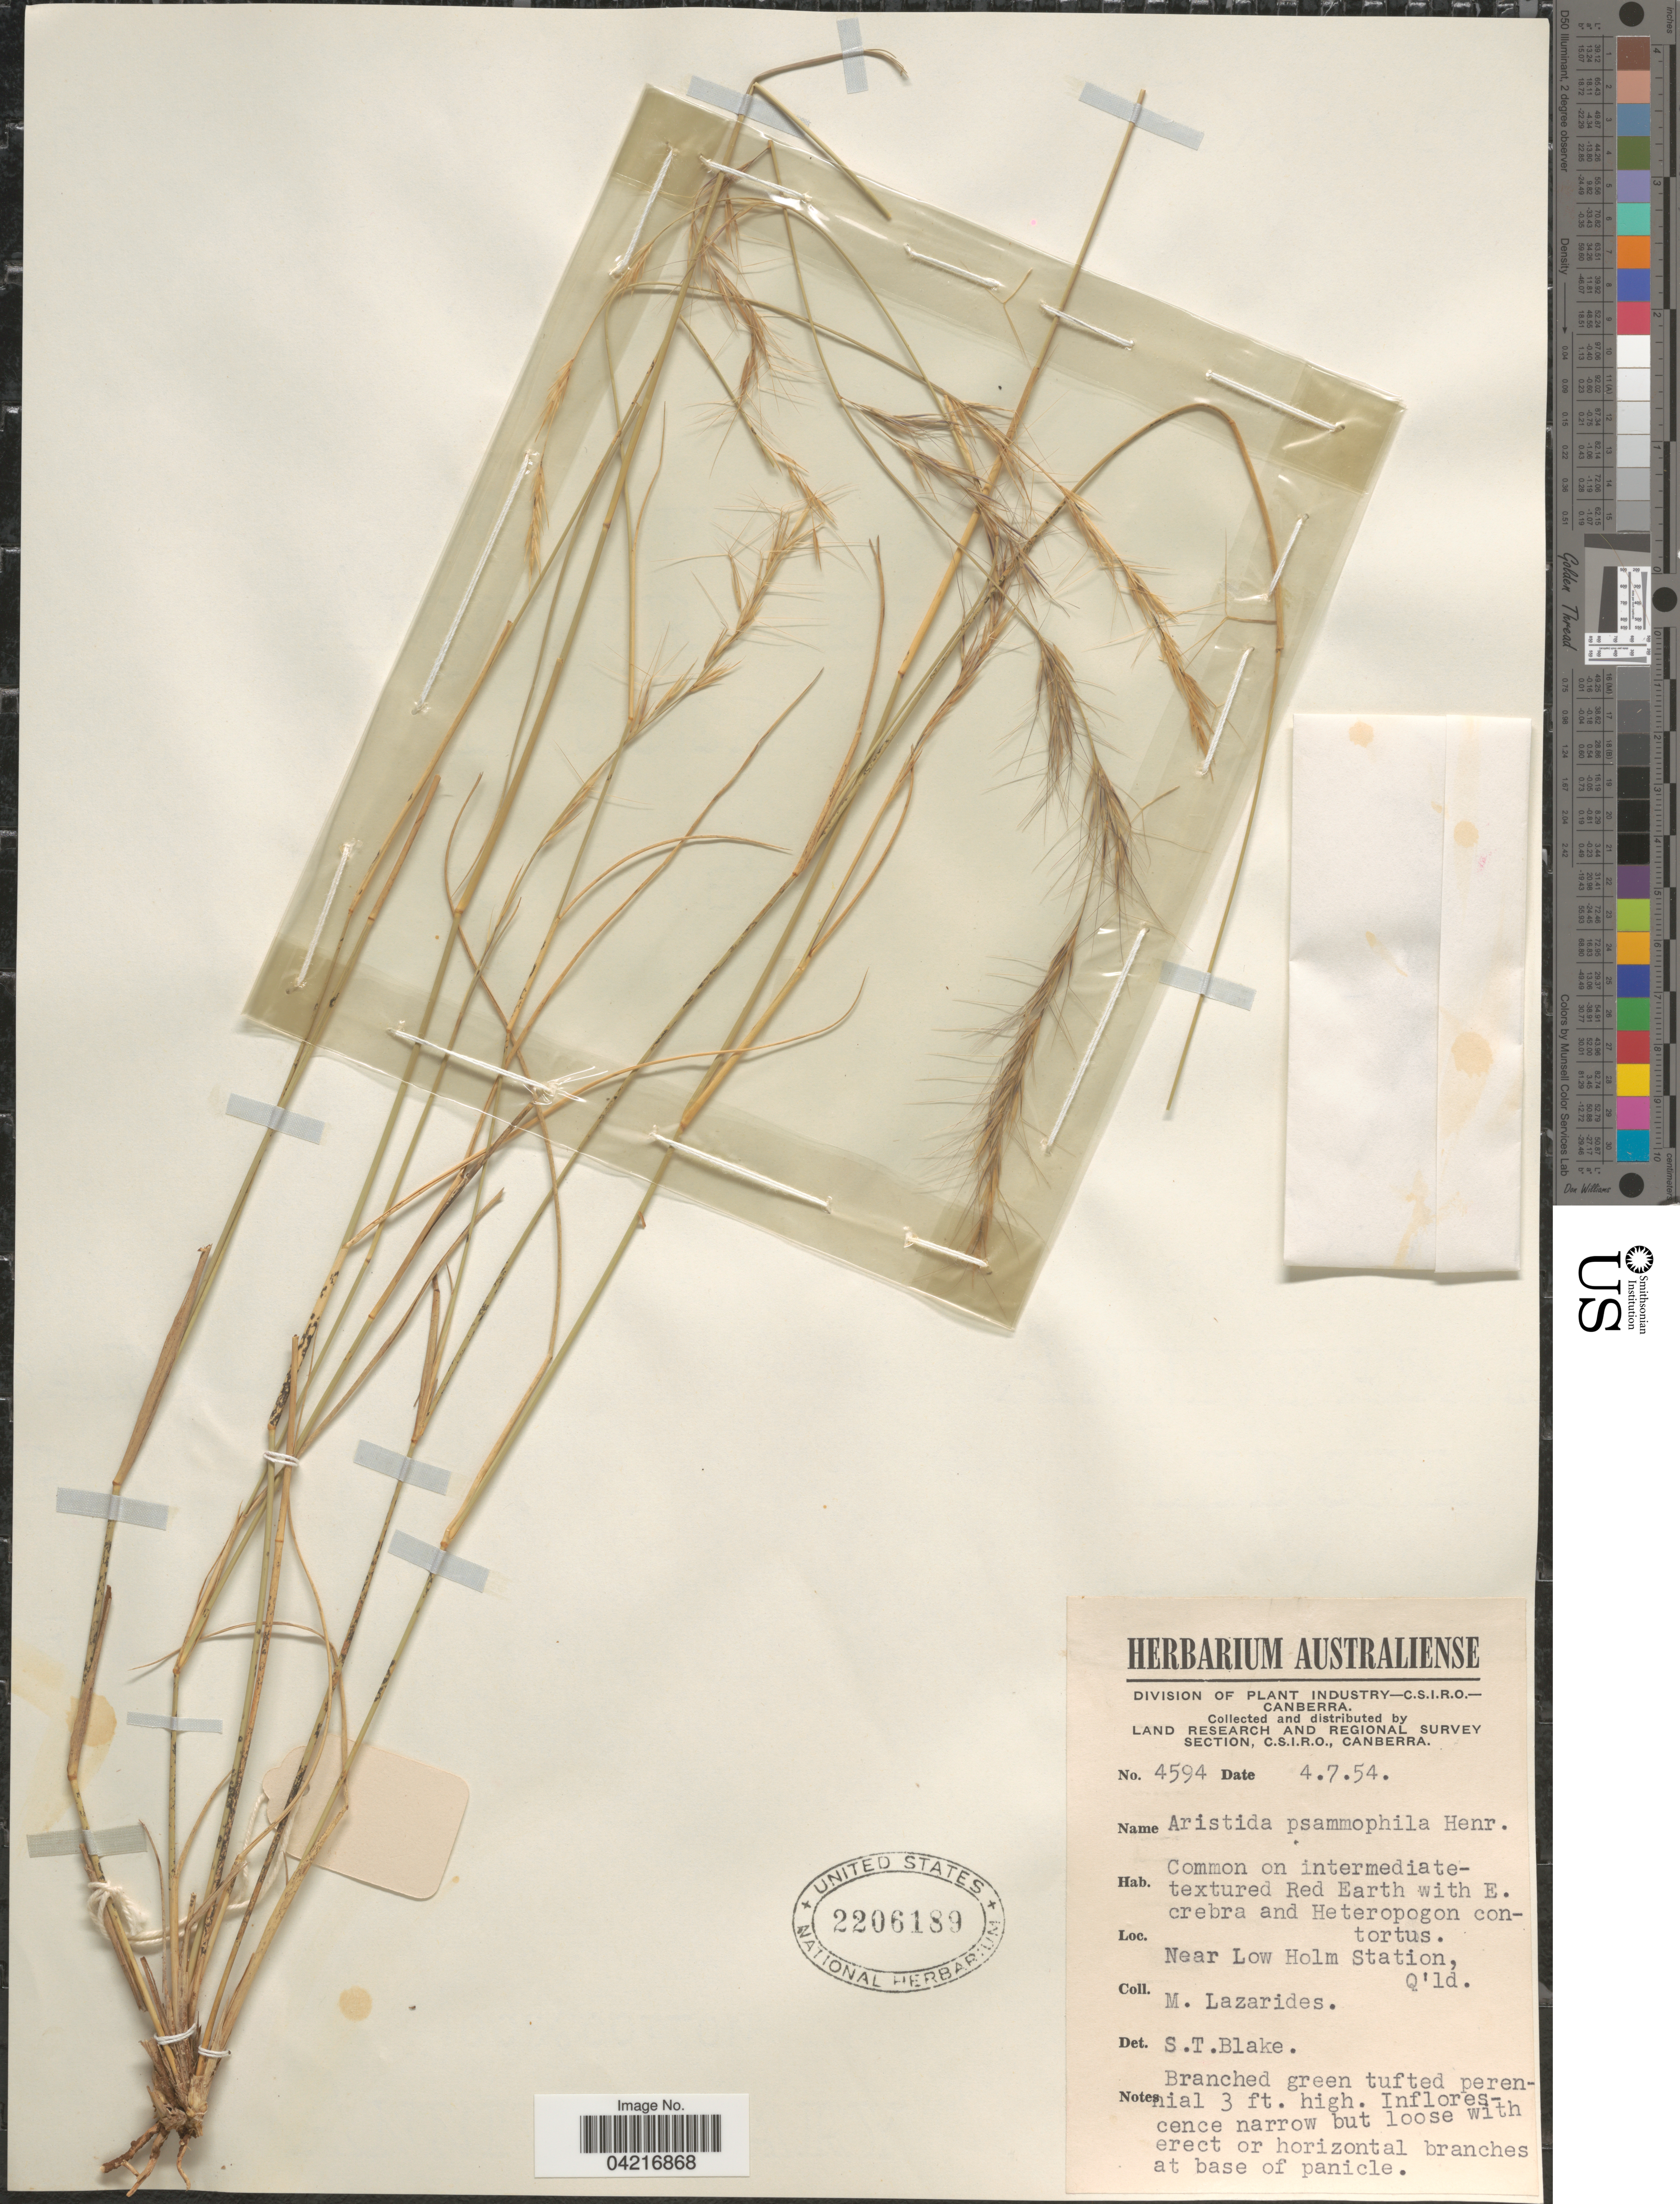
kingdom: Plantae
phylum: Tracheophyta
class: Liliopsida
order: Poales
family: Poaceae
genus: Aristida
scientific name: Aristida psammophila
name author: Henr.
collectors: M. Lazarides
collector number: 4594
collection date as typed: Transcribed d/m/y: 4/7/54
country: Australia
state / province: Queensland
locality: Land Research and Regional Survey Section, C.S.I.R.O. Near Low Holm Station.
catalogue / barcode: US 2206189